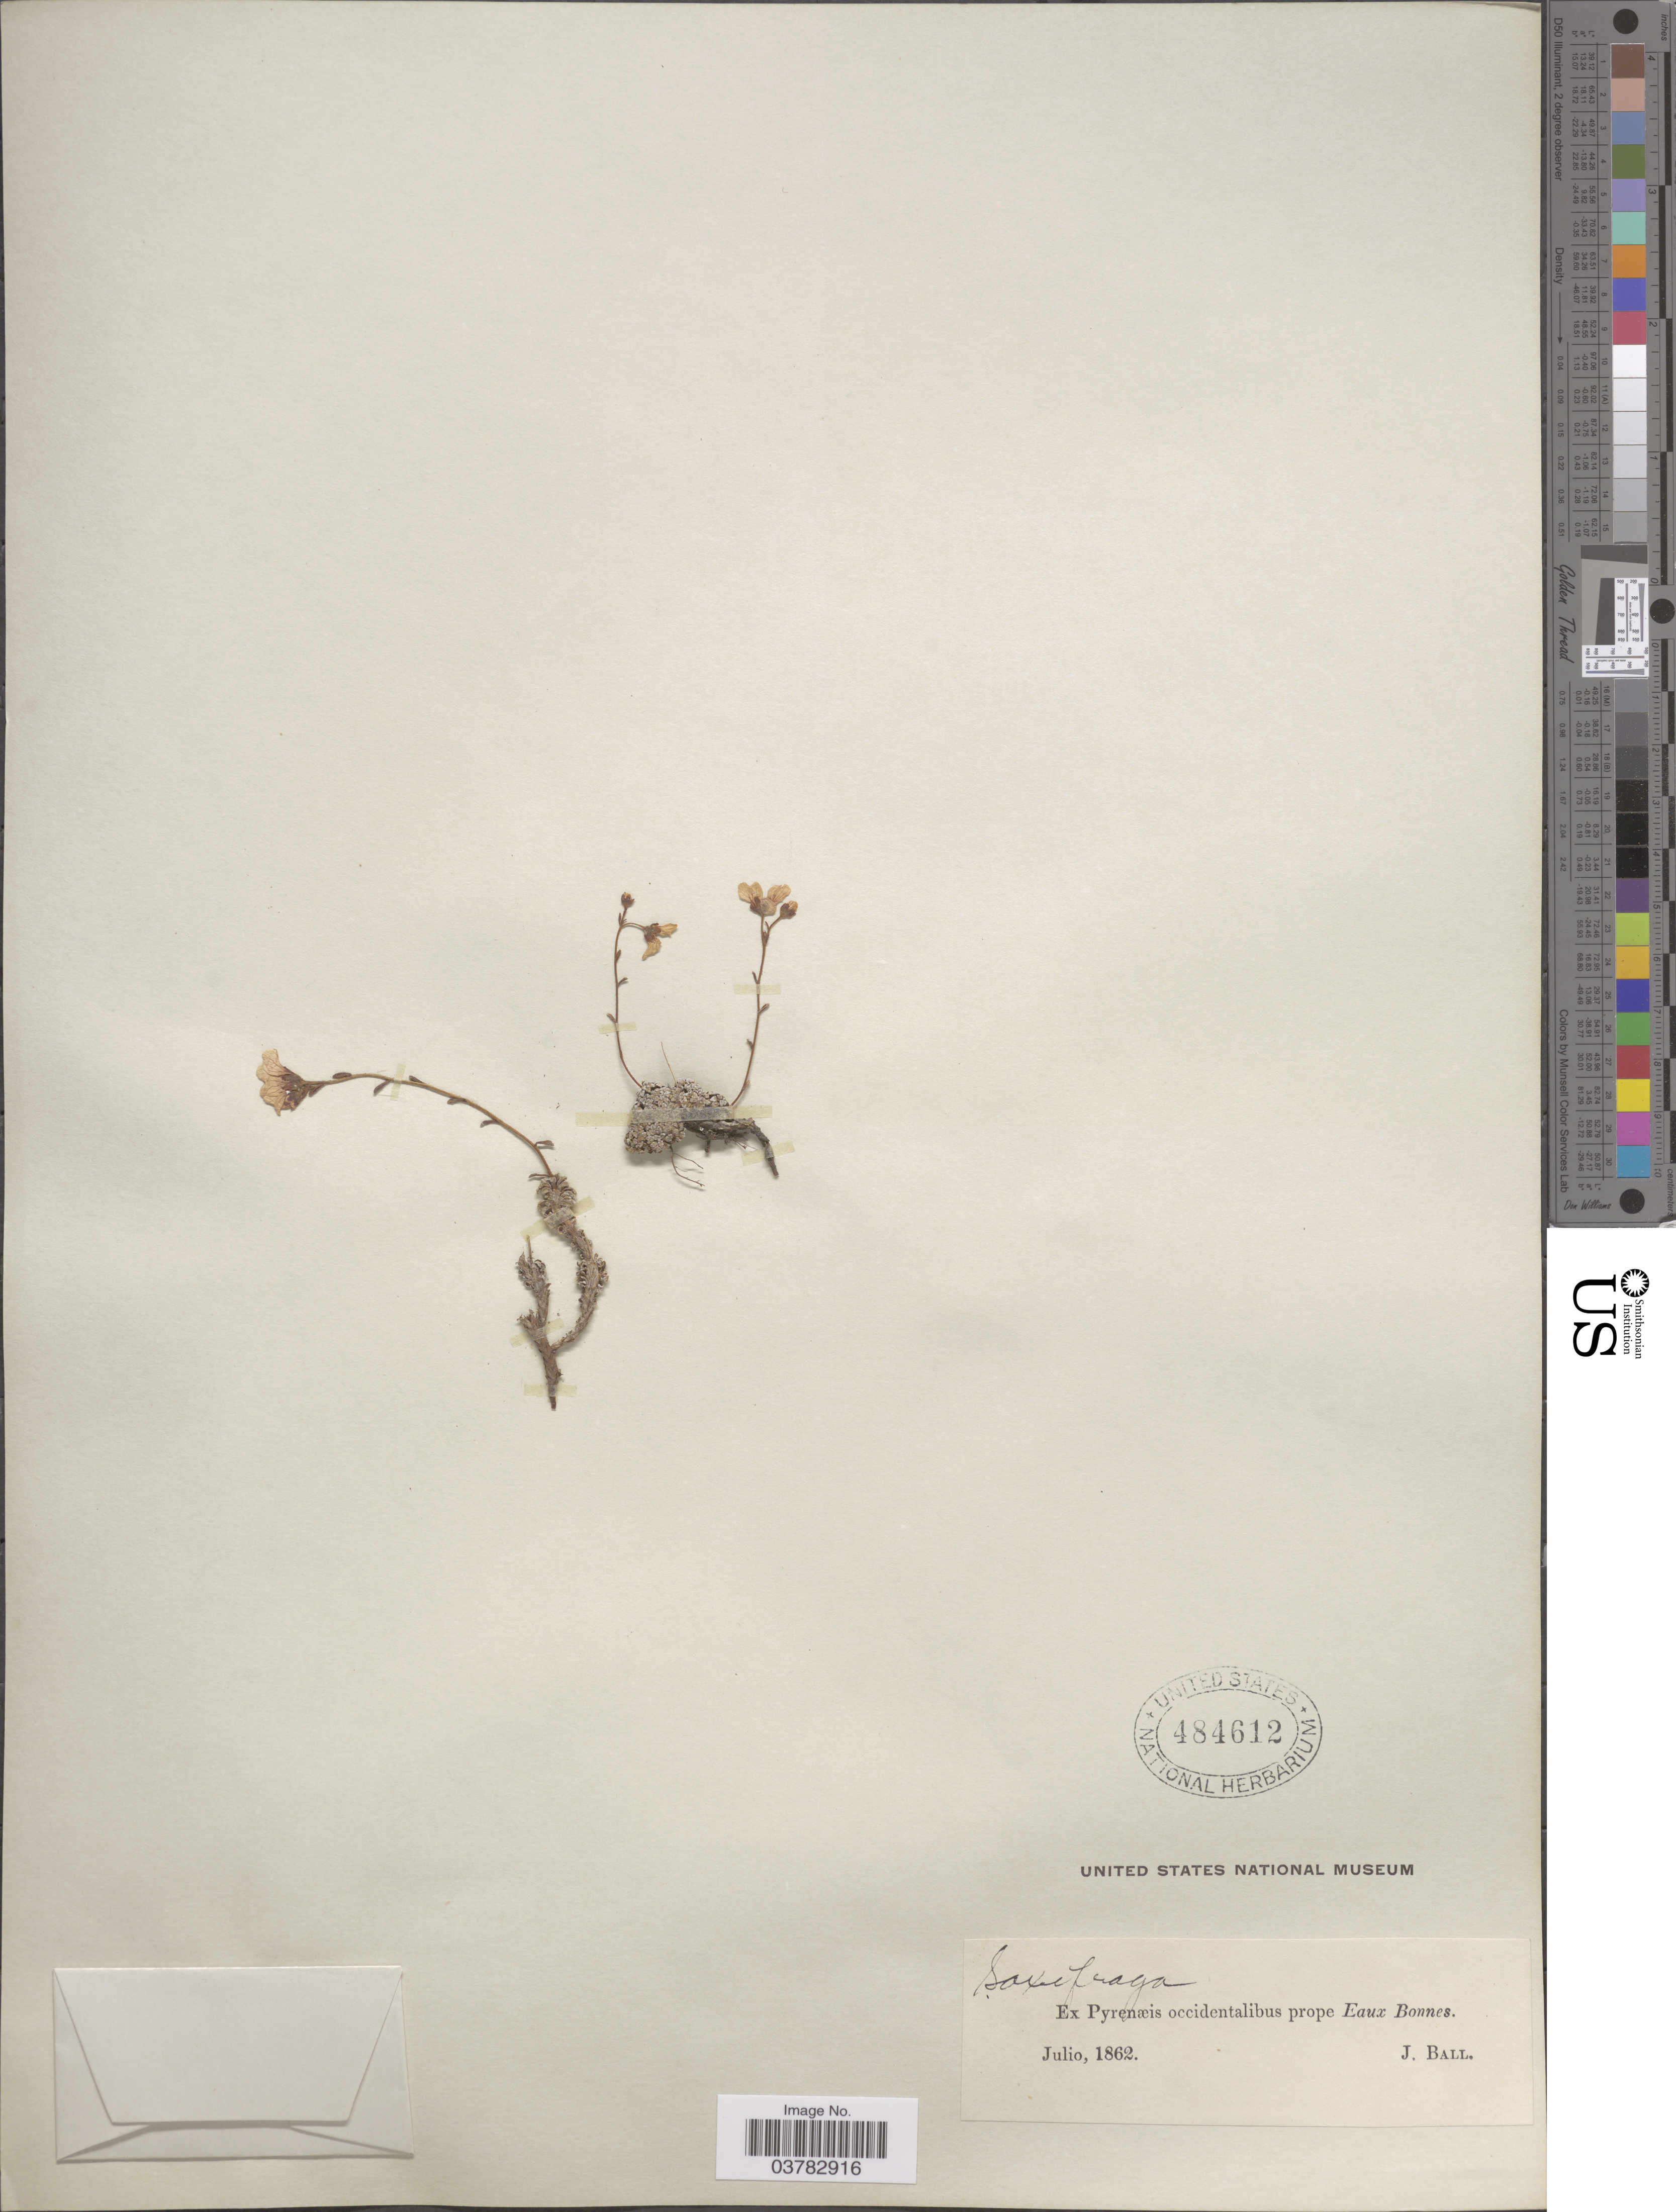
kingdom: Plantae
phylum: Tracheophyta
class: Magnoliopsida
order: Saxifragales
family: Saxifragaceae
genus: Saxifraga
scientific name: Saxifraga sp.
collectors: J. Ball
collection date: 1862-07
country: France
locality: Ex Pyrenæis occidentalibus prope Eaux Bonnes.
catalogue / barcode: US 484612